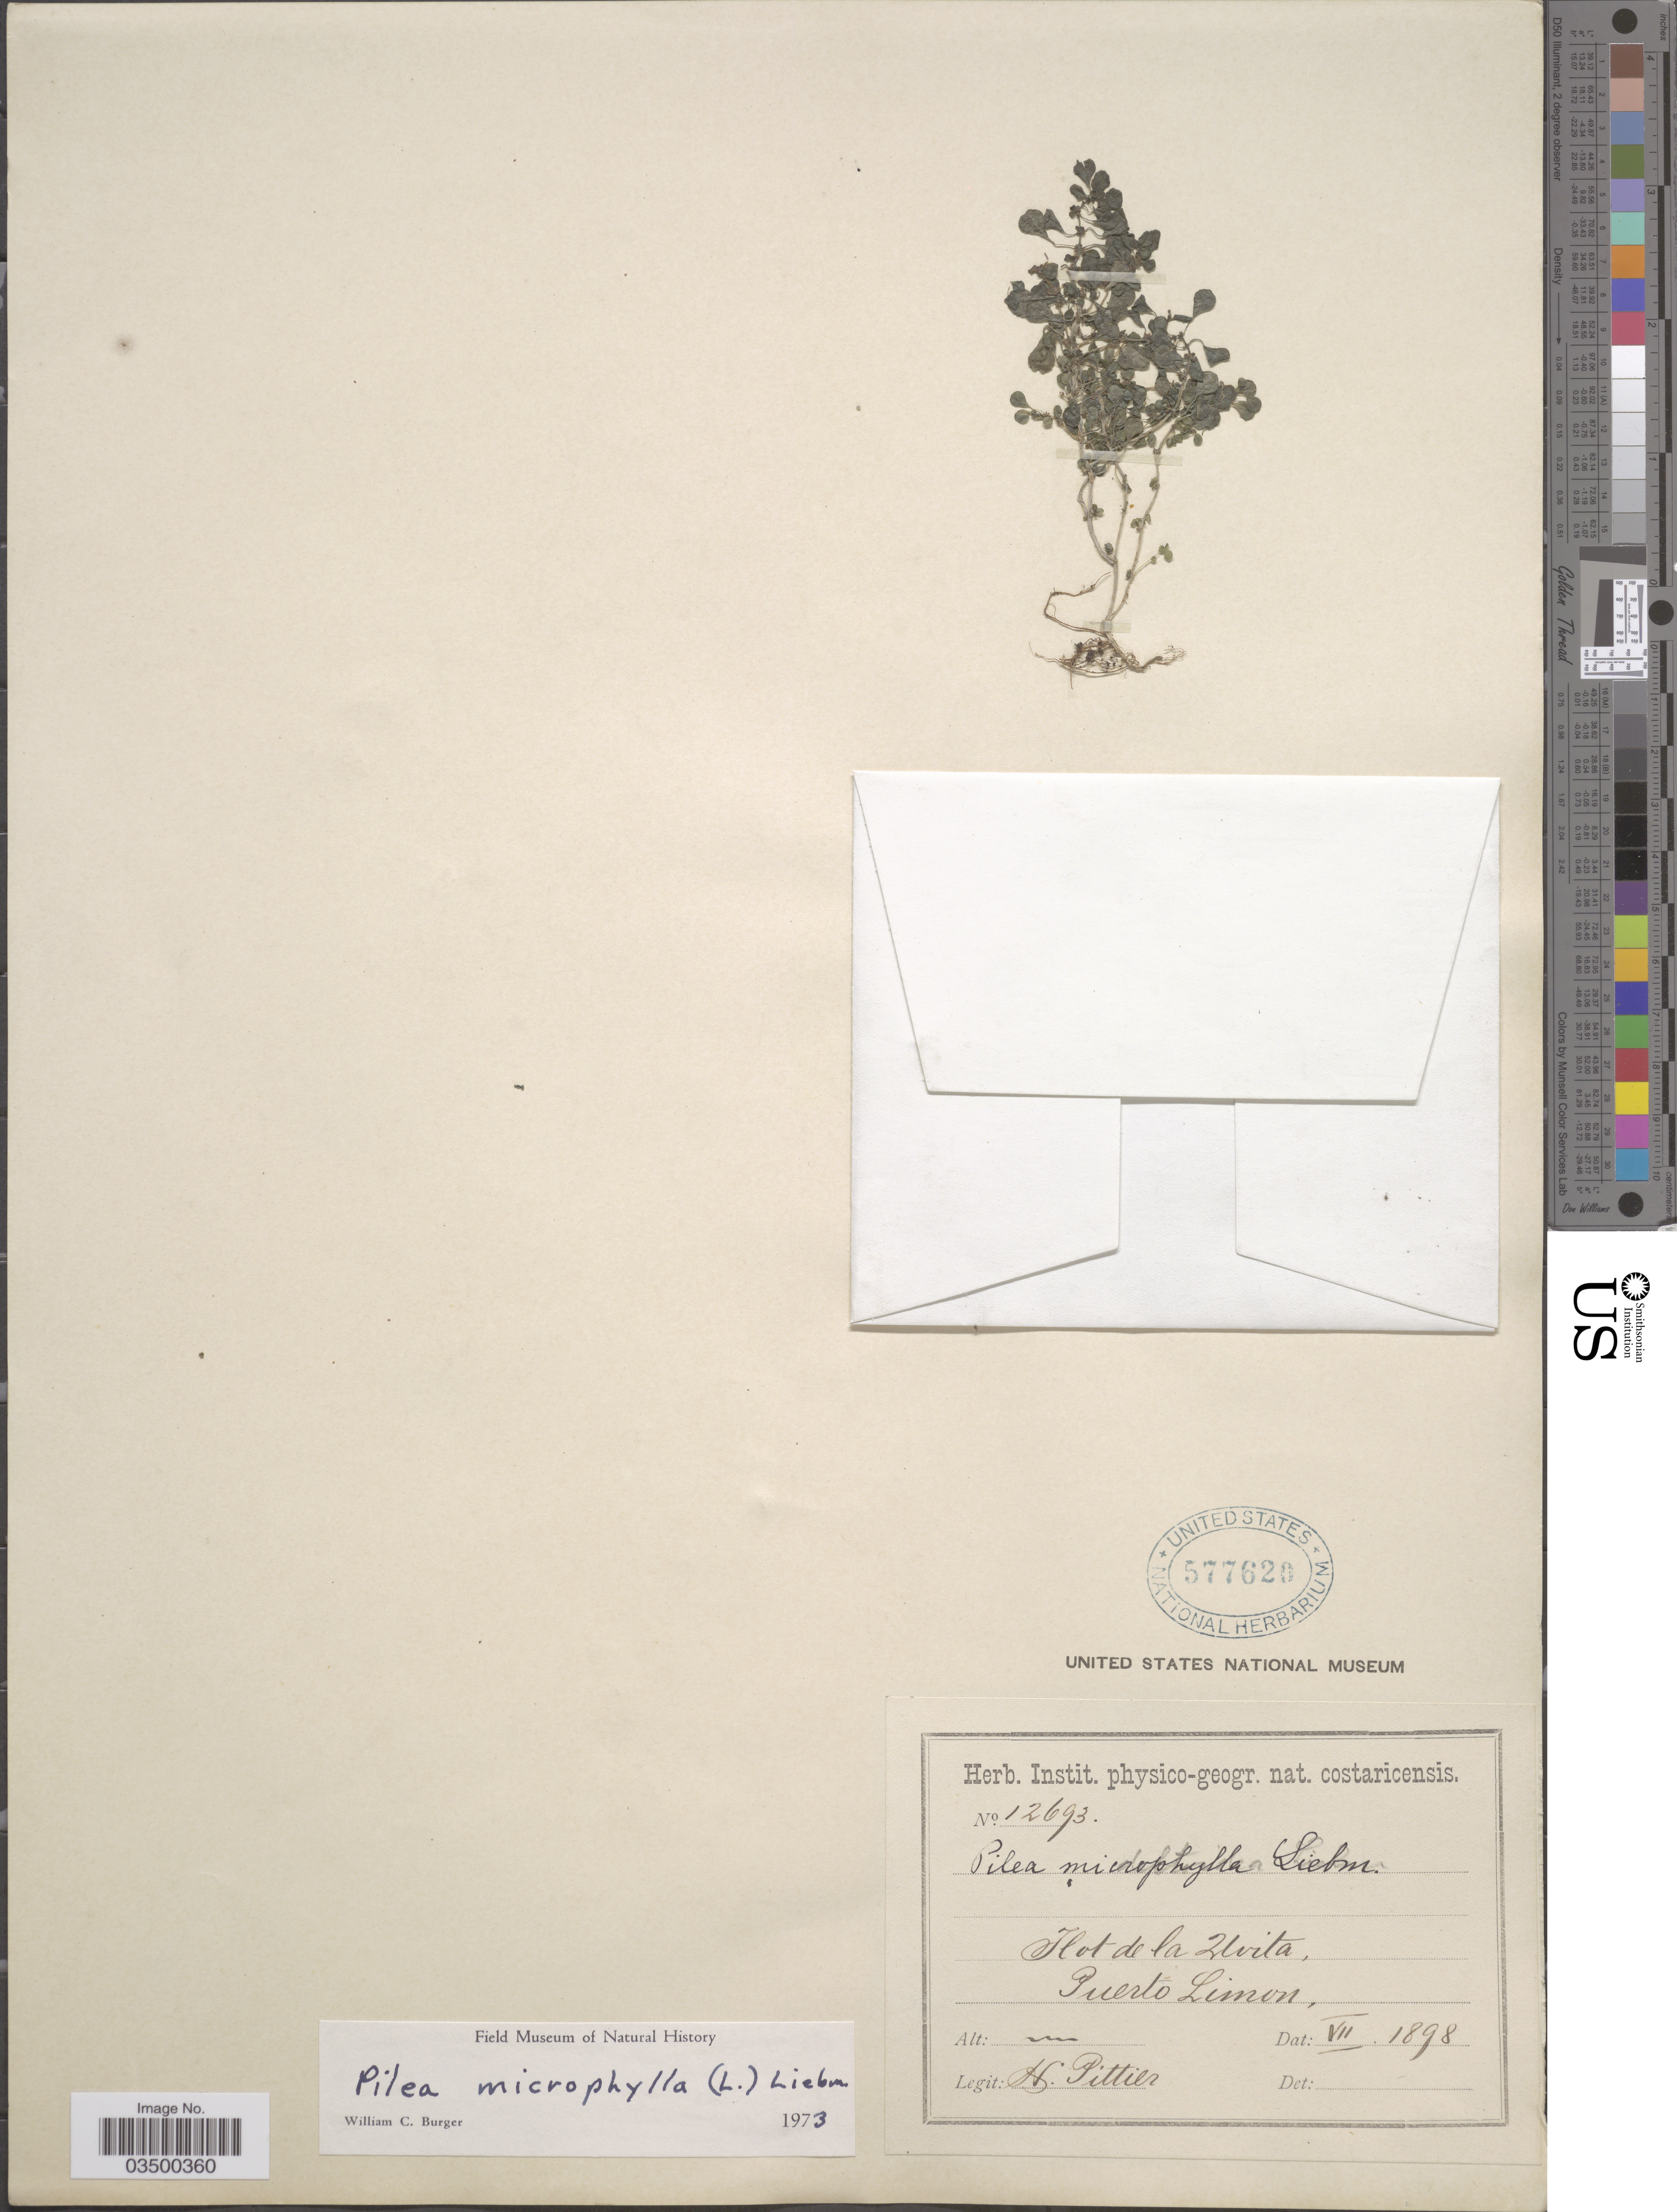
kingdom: Plantae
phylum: Tracheophyta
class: Magnoliopsida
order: Rosales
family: Urticaceae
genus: Pilea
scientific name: Pilea microphylla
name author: (L.) Liebm.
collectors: H. F. Pittier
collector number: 12693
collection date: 1898-07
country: Costa Rica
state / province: Limón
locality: Hot de la Uvita, Puerto Limon.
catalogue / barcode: US 577620